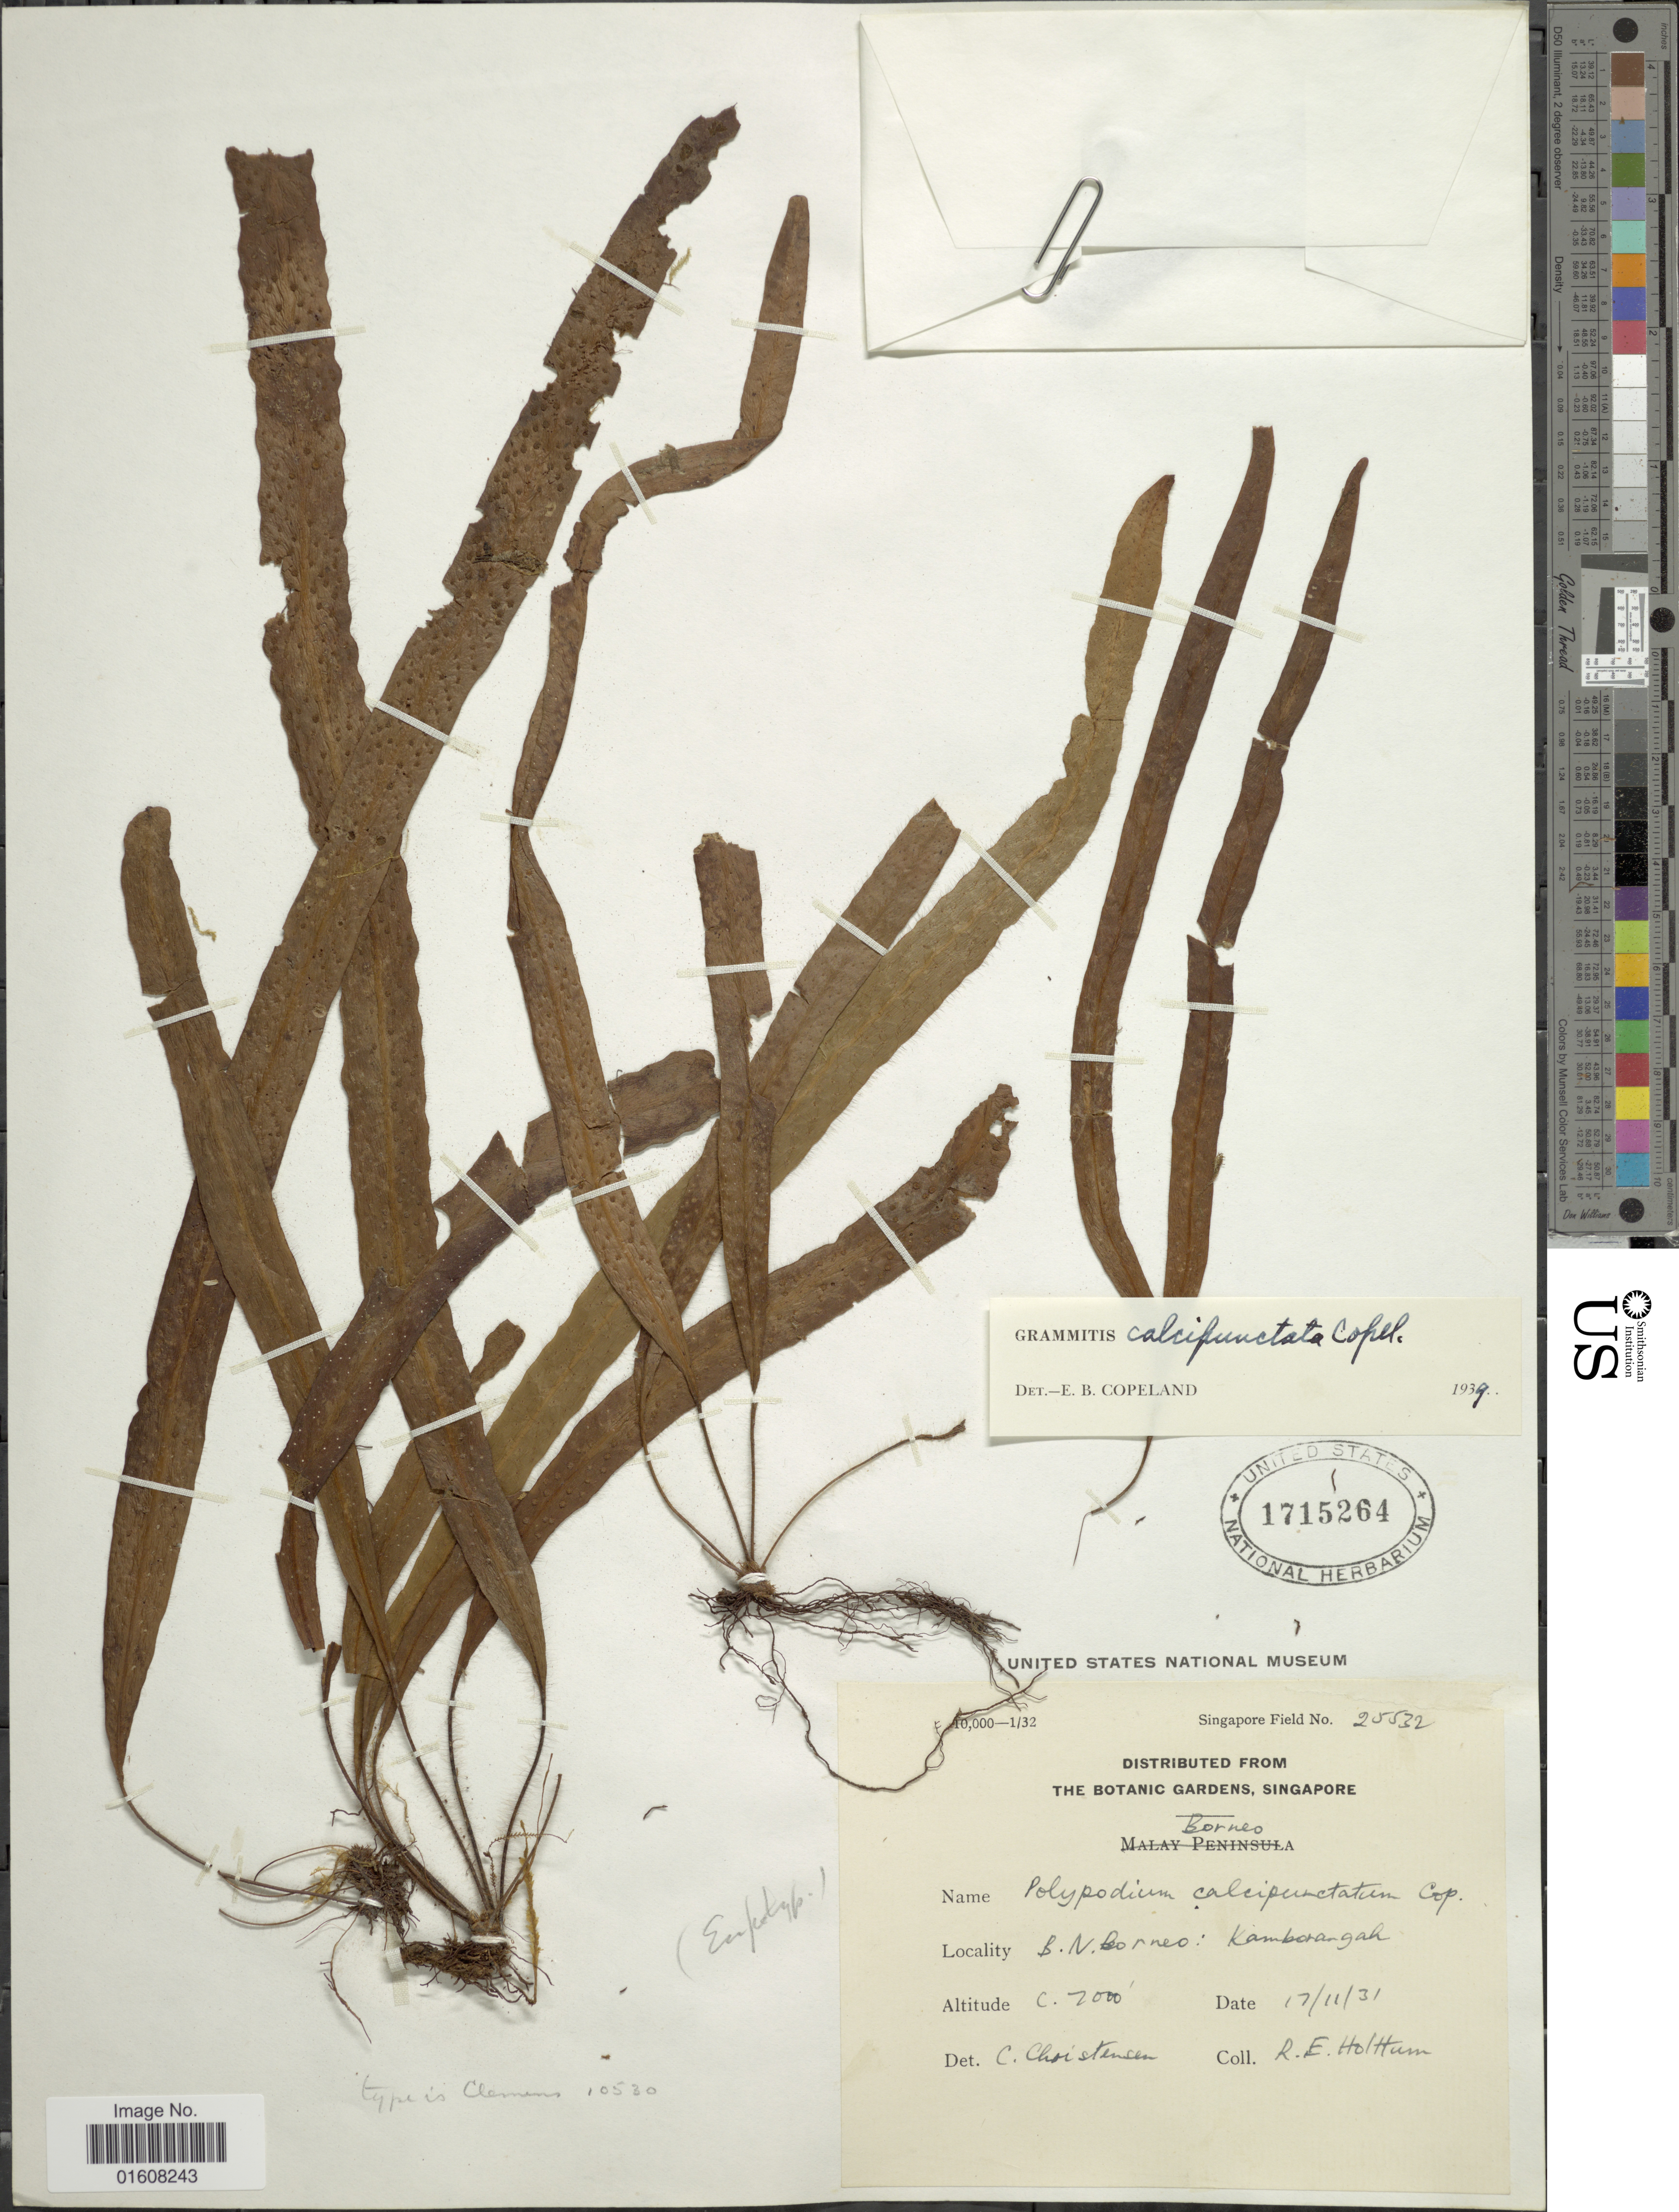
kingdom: Plantae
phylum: Tracheophyta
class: Polypodiopsida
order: Polypodiales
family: Polypodiaceae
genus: Grammitis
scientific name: Grammitis calcipunctata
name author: (Copel.) Copel.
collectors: R. E. Holttum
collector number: Singapore Field 25532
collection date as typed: Transcribed d/m/y: 17/11/31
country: Malaysia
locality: B. N. Borneo: Kamborangah [interpreted]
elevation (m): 2134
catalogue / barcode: US 1715264